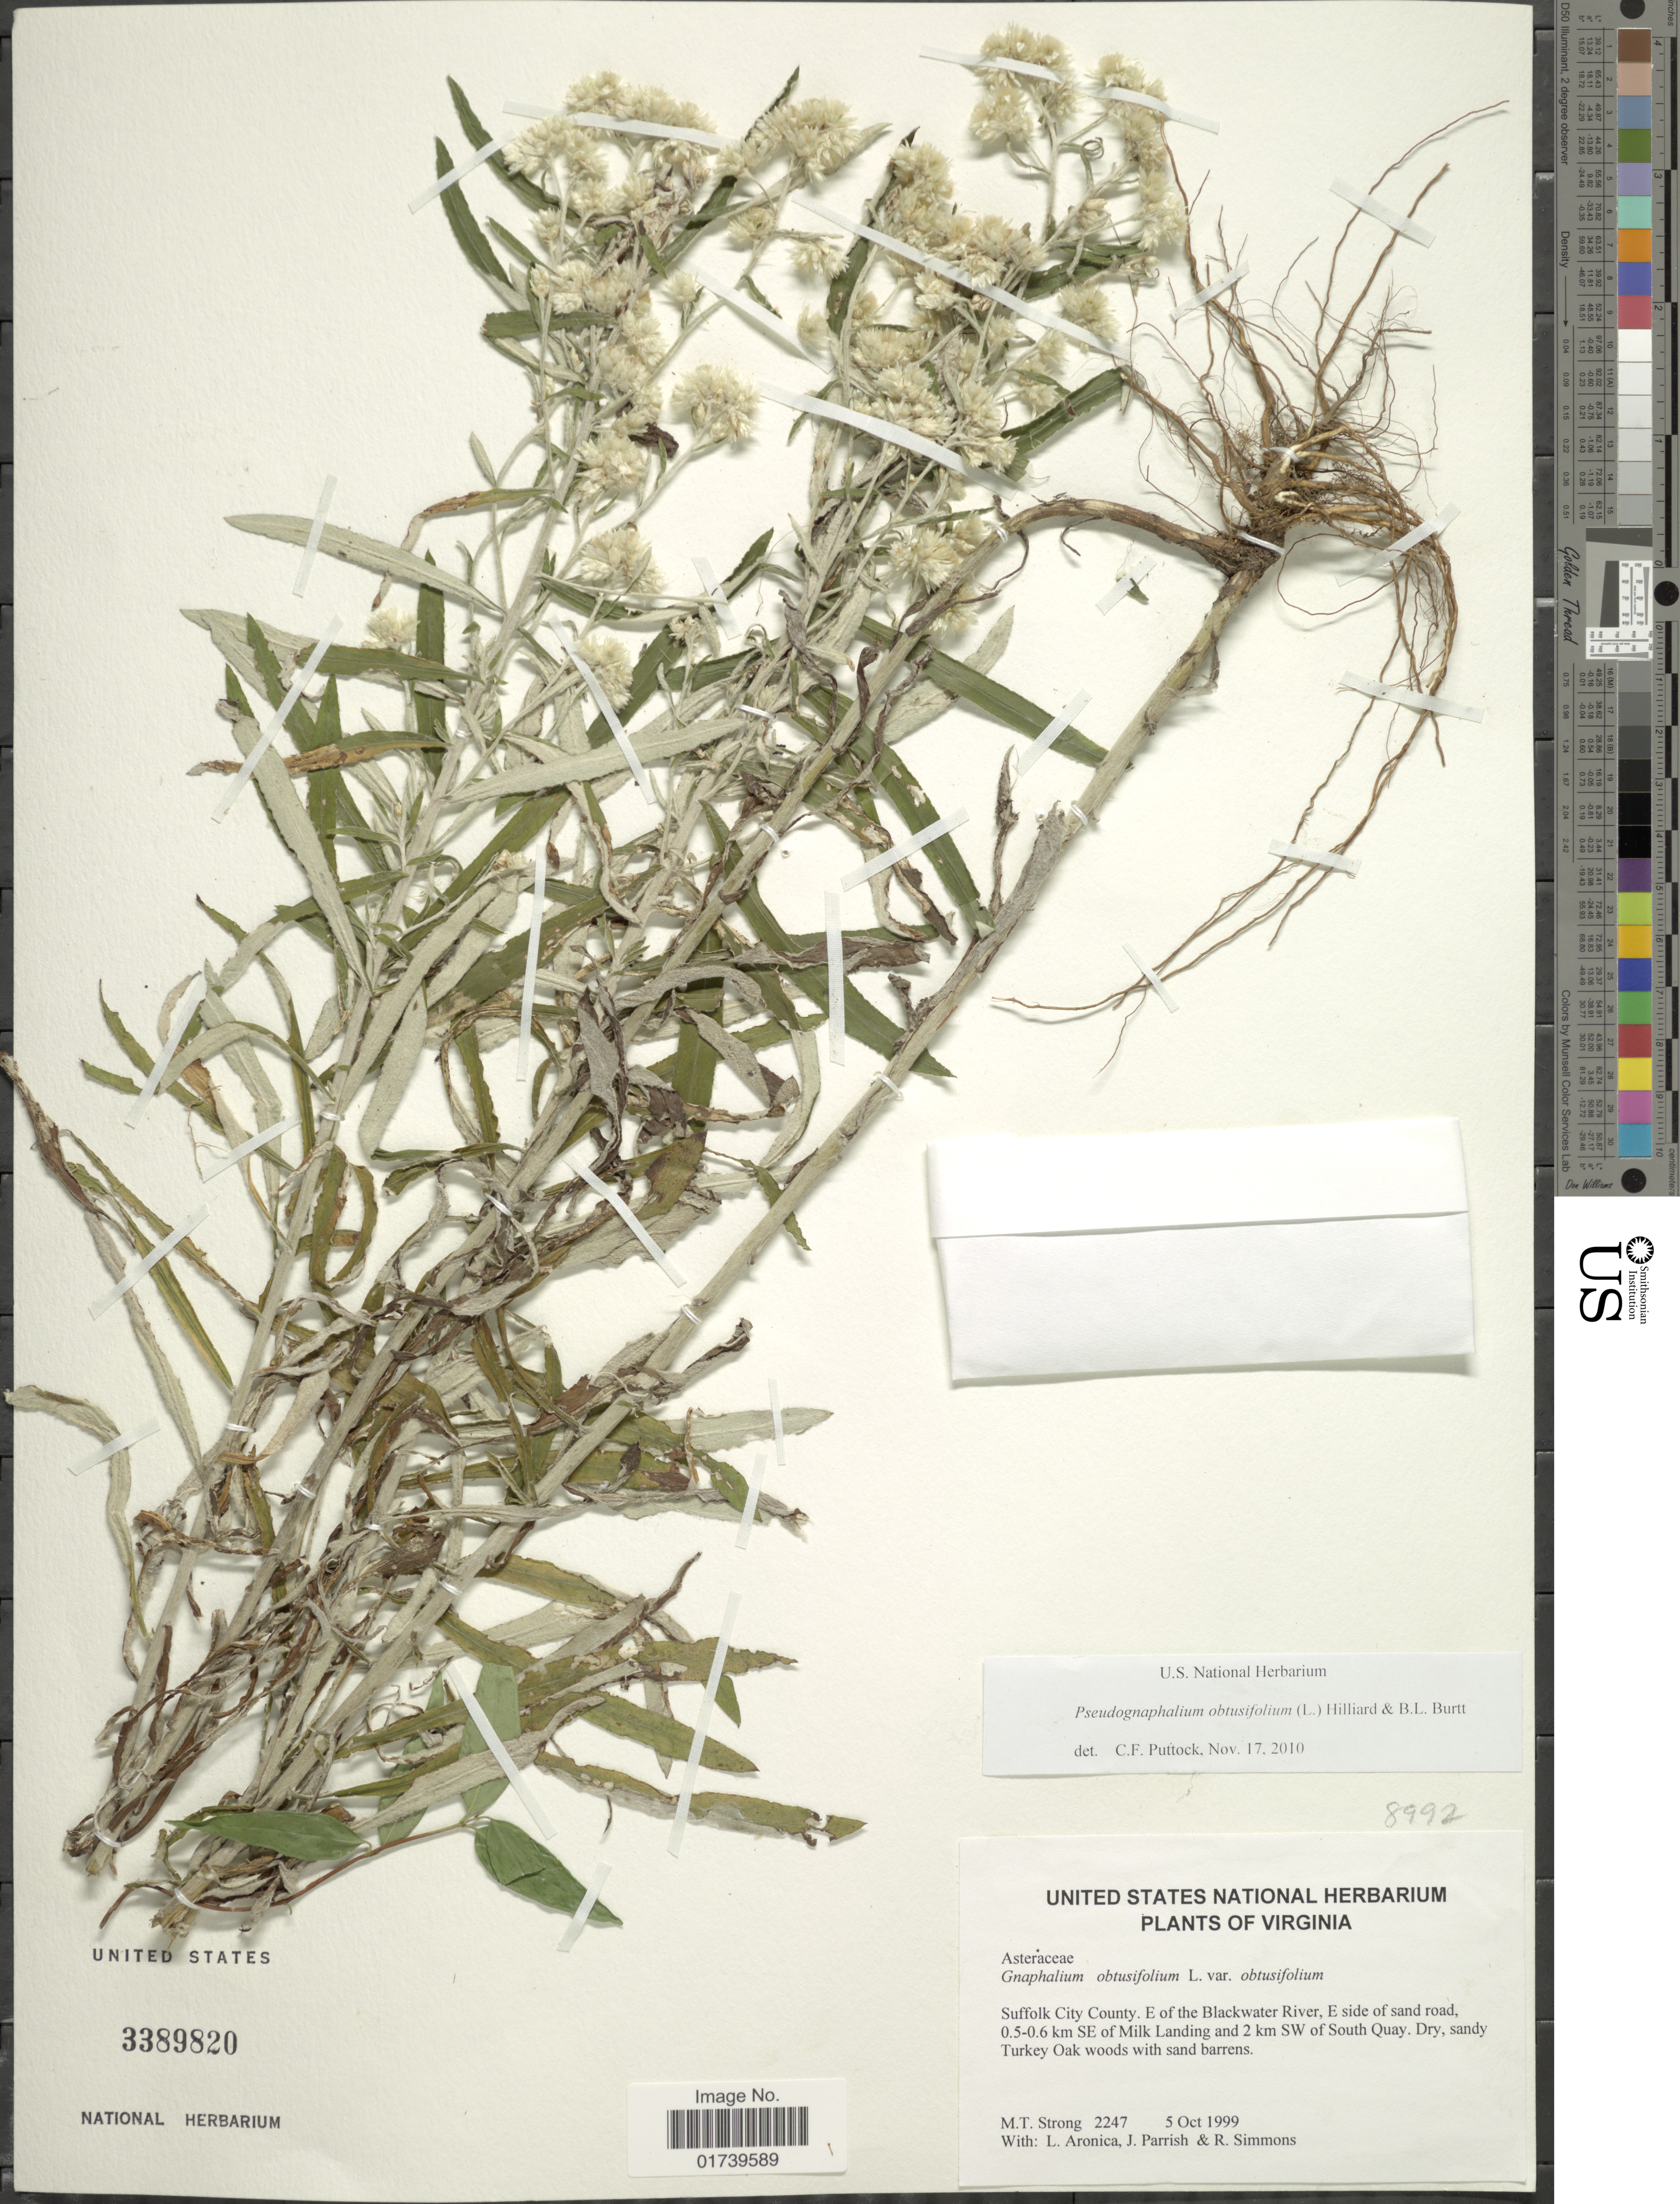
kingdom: Plantae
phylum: Tracheophyta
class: Magnoliopsida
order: Asterales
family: Asteraceae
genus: Pseudognaphalium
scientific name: Pseudognaphalium obtusifolium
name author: (L.) Hilliard & B.L. Burtt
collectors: M. T. Strong, L. Aronica, J. Parrish & R. Simmons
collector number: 2247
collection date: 1999-10-05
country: United States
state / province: Virginia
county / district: City of Suffolk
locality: Suffolk City County, E. of the Blackwater River, E side of sand road, 0.5-0.6 km SE of Milk Landing and 2 km SW of South Quay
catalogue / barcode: US 3389820